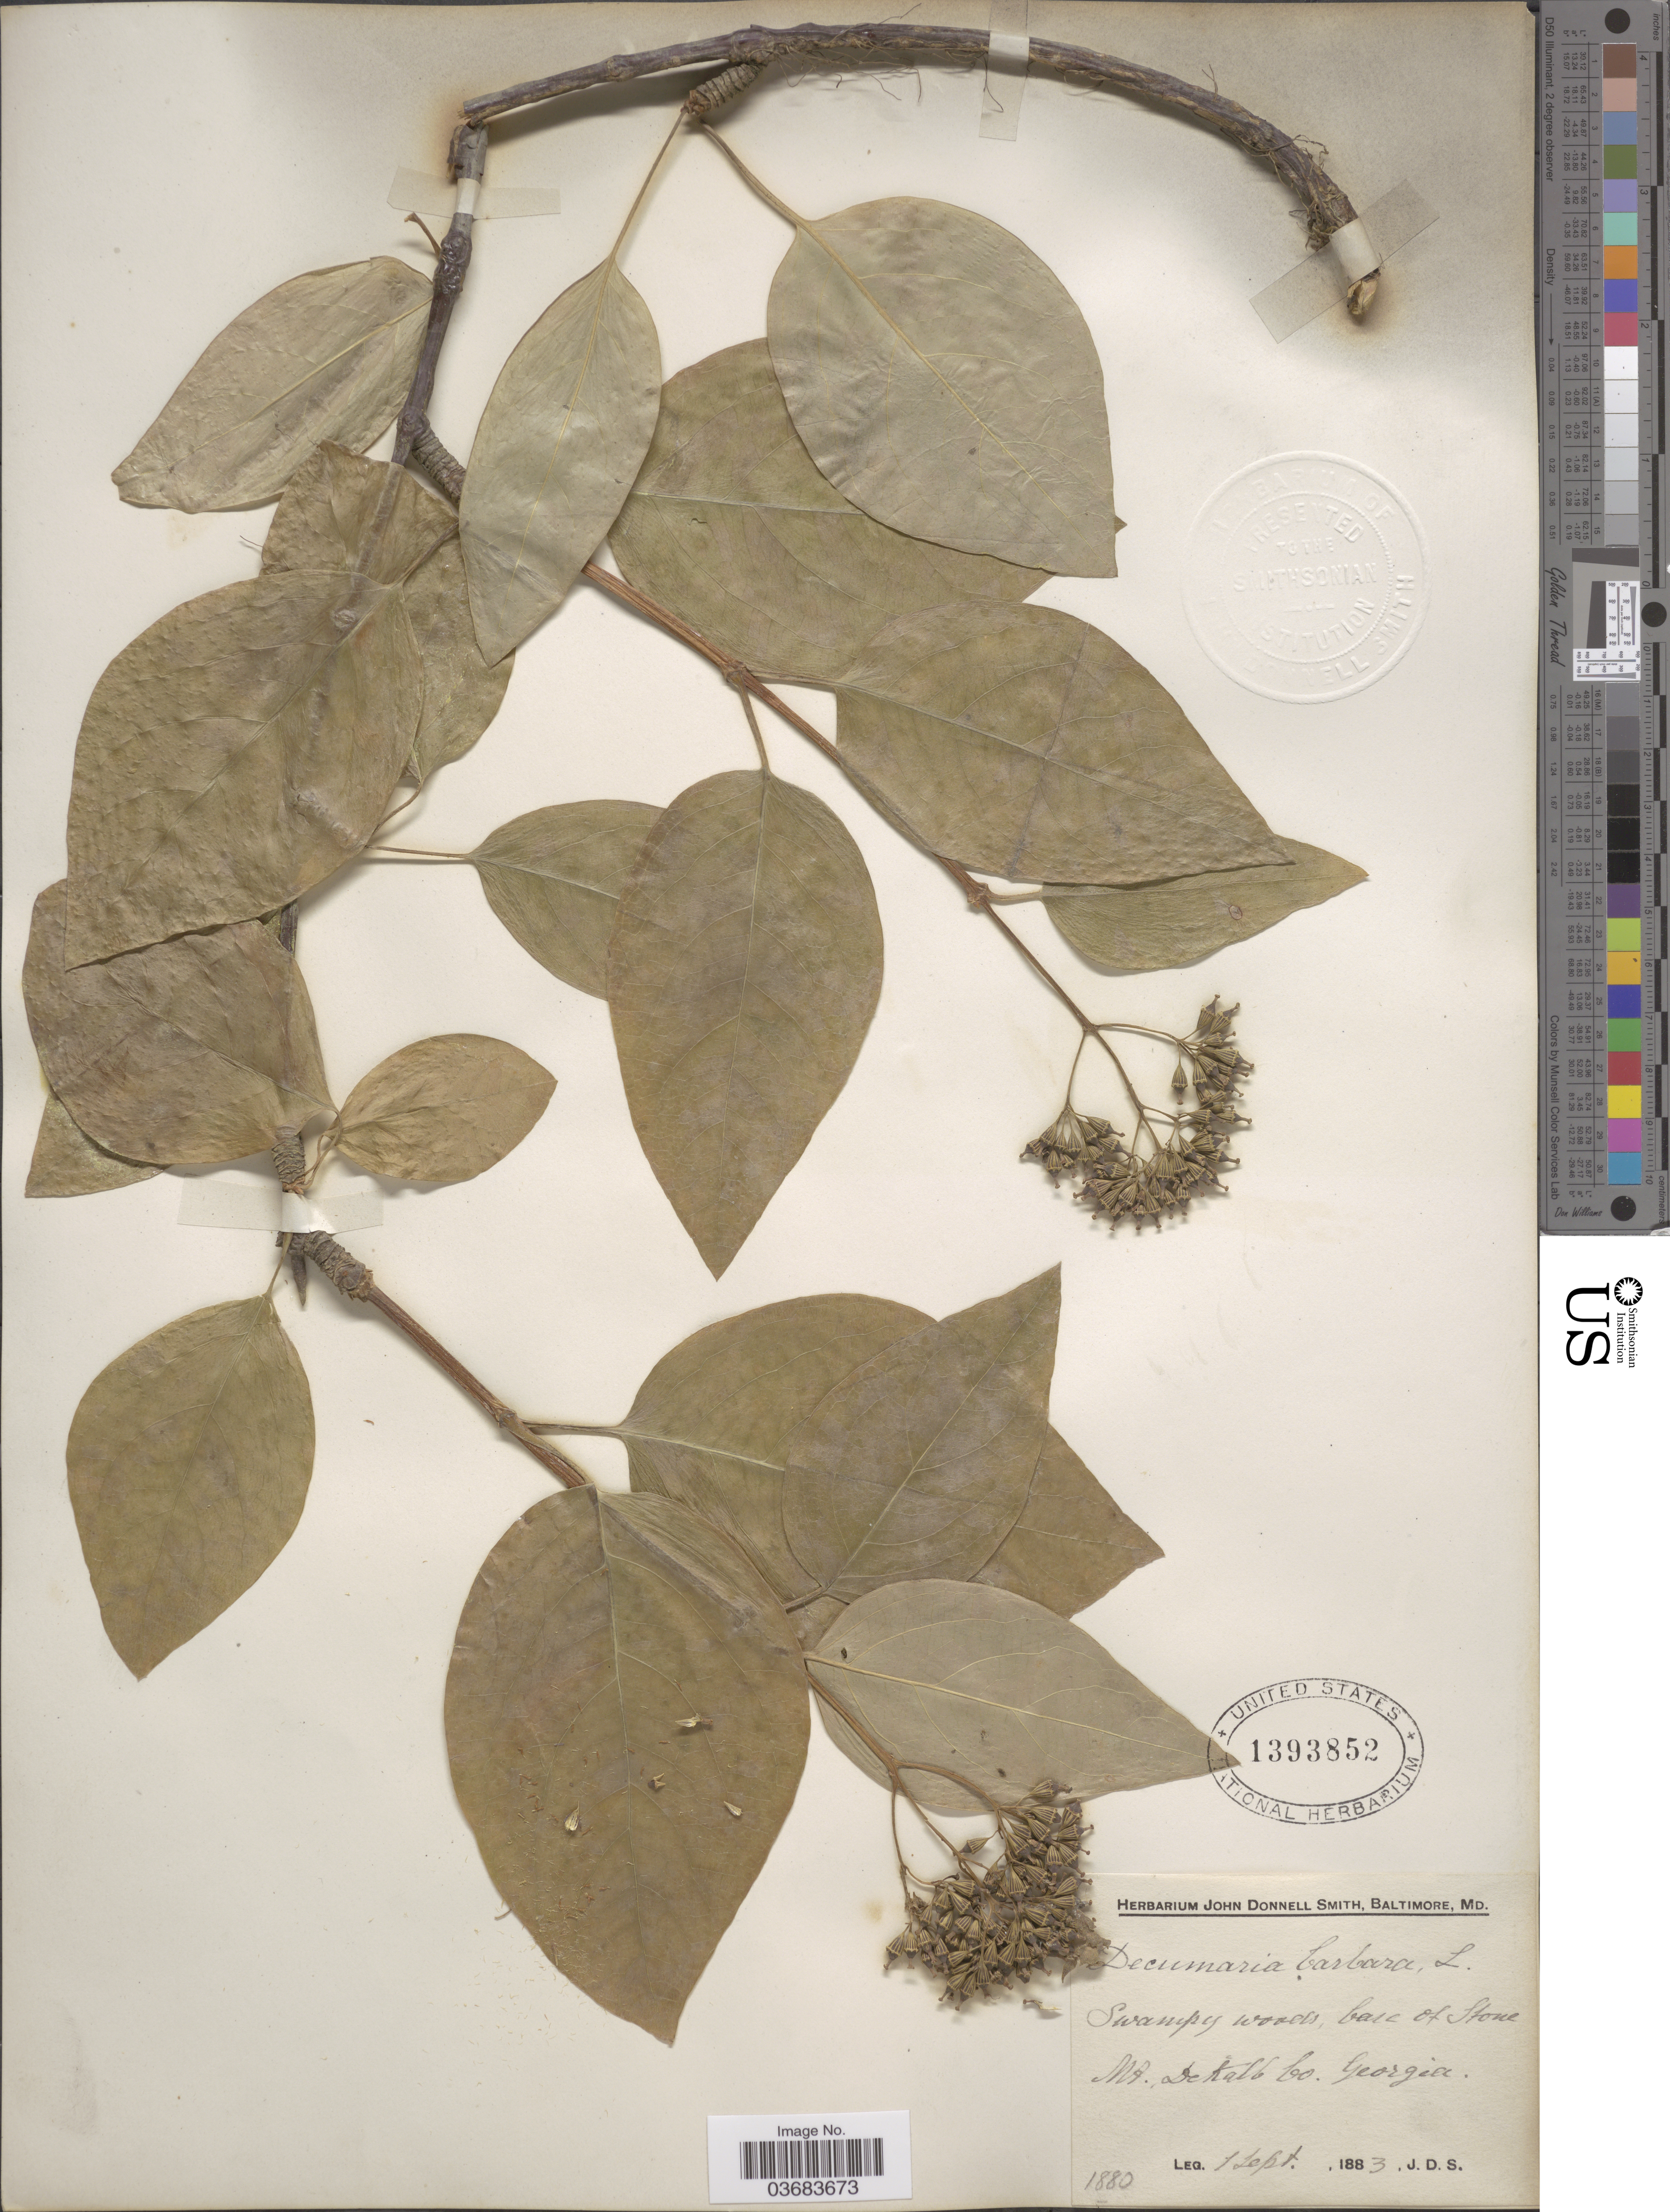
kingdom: Plantae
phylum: Tracheophyta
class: Magnoliopsida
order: Cornales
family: Hydrangeaceae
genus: Hydrangea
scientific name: Hydrangea barbara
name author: (L.) Bernd Schulz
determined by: Strong, Mark T., (BOT), Smithsonian Institution - National Museum of Natural History (UNITED STATES)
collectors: J. Donnell Smith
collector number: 1880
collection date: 1883-09-01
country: United States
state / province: Georgia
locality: Swampy woods, base of Stone Mt., DeKalb Co.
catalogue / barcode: US 1393852